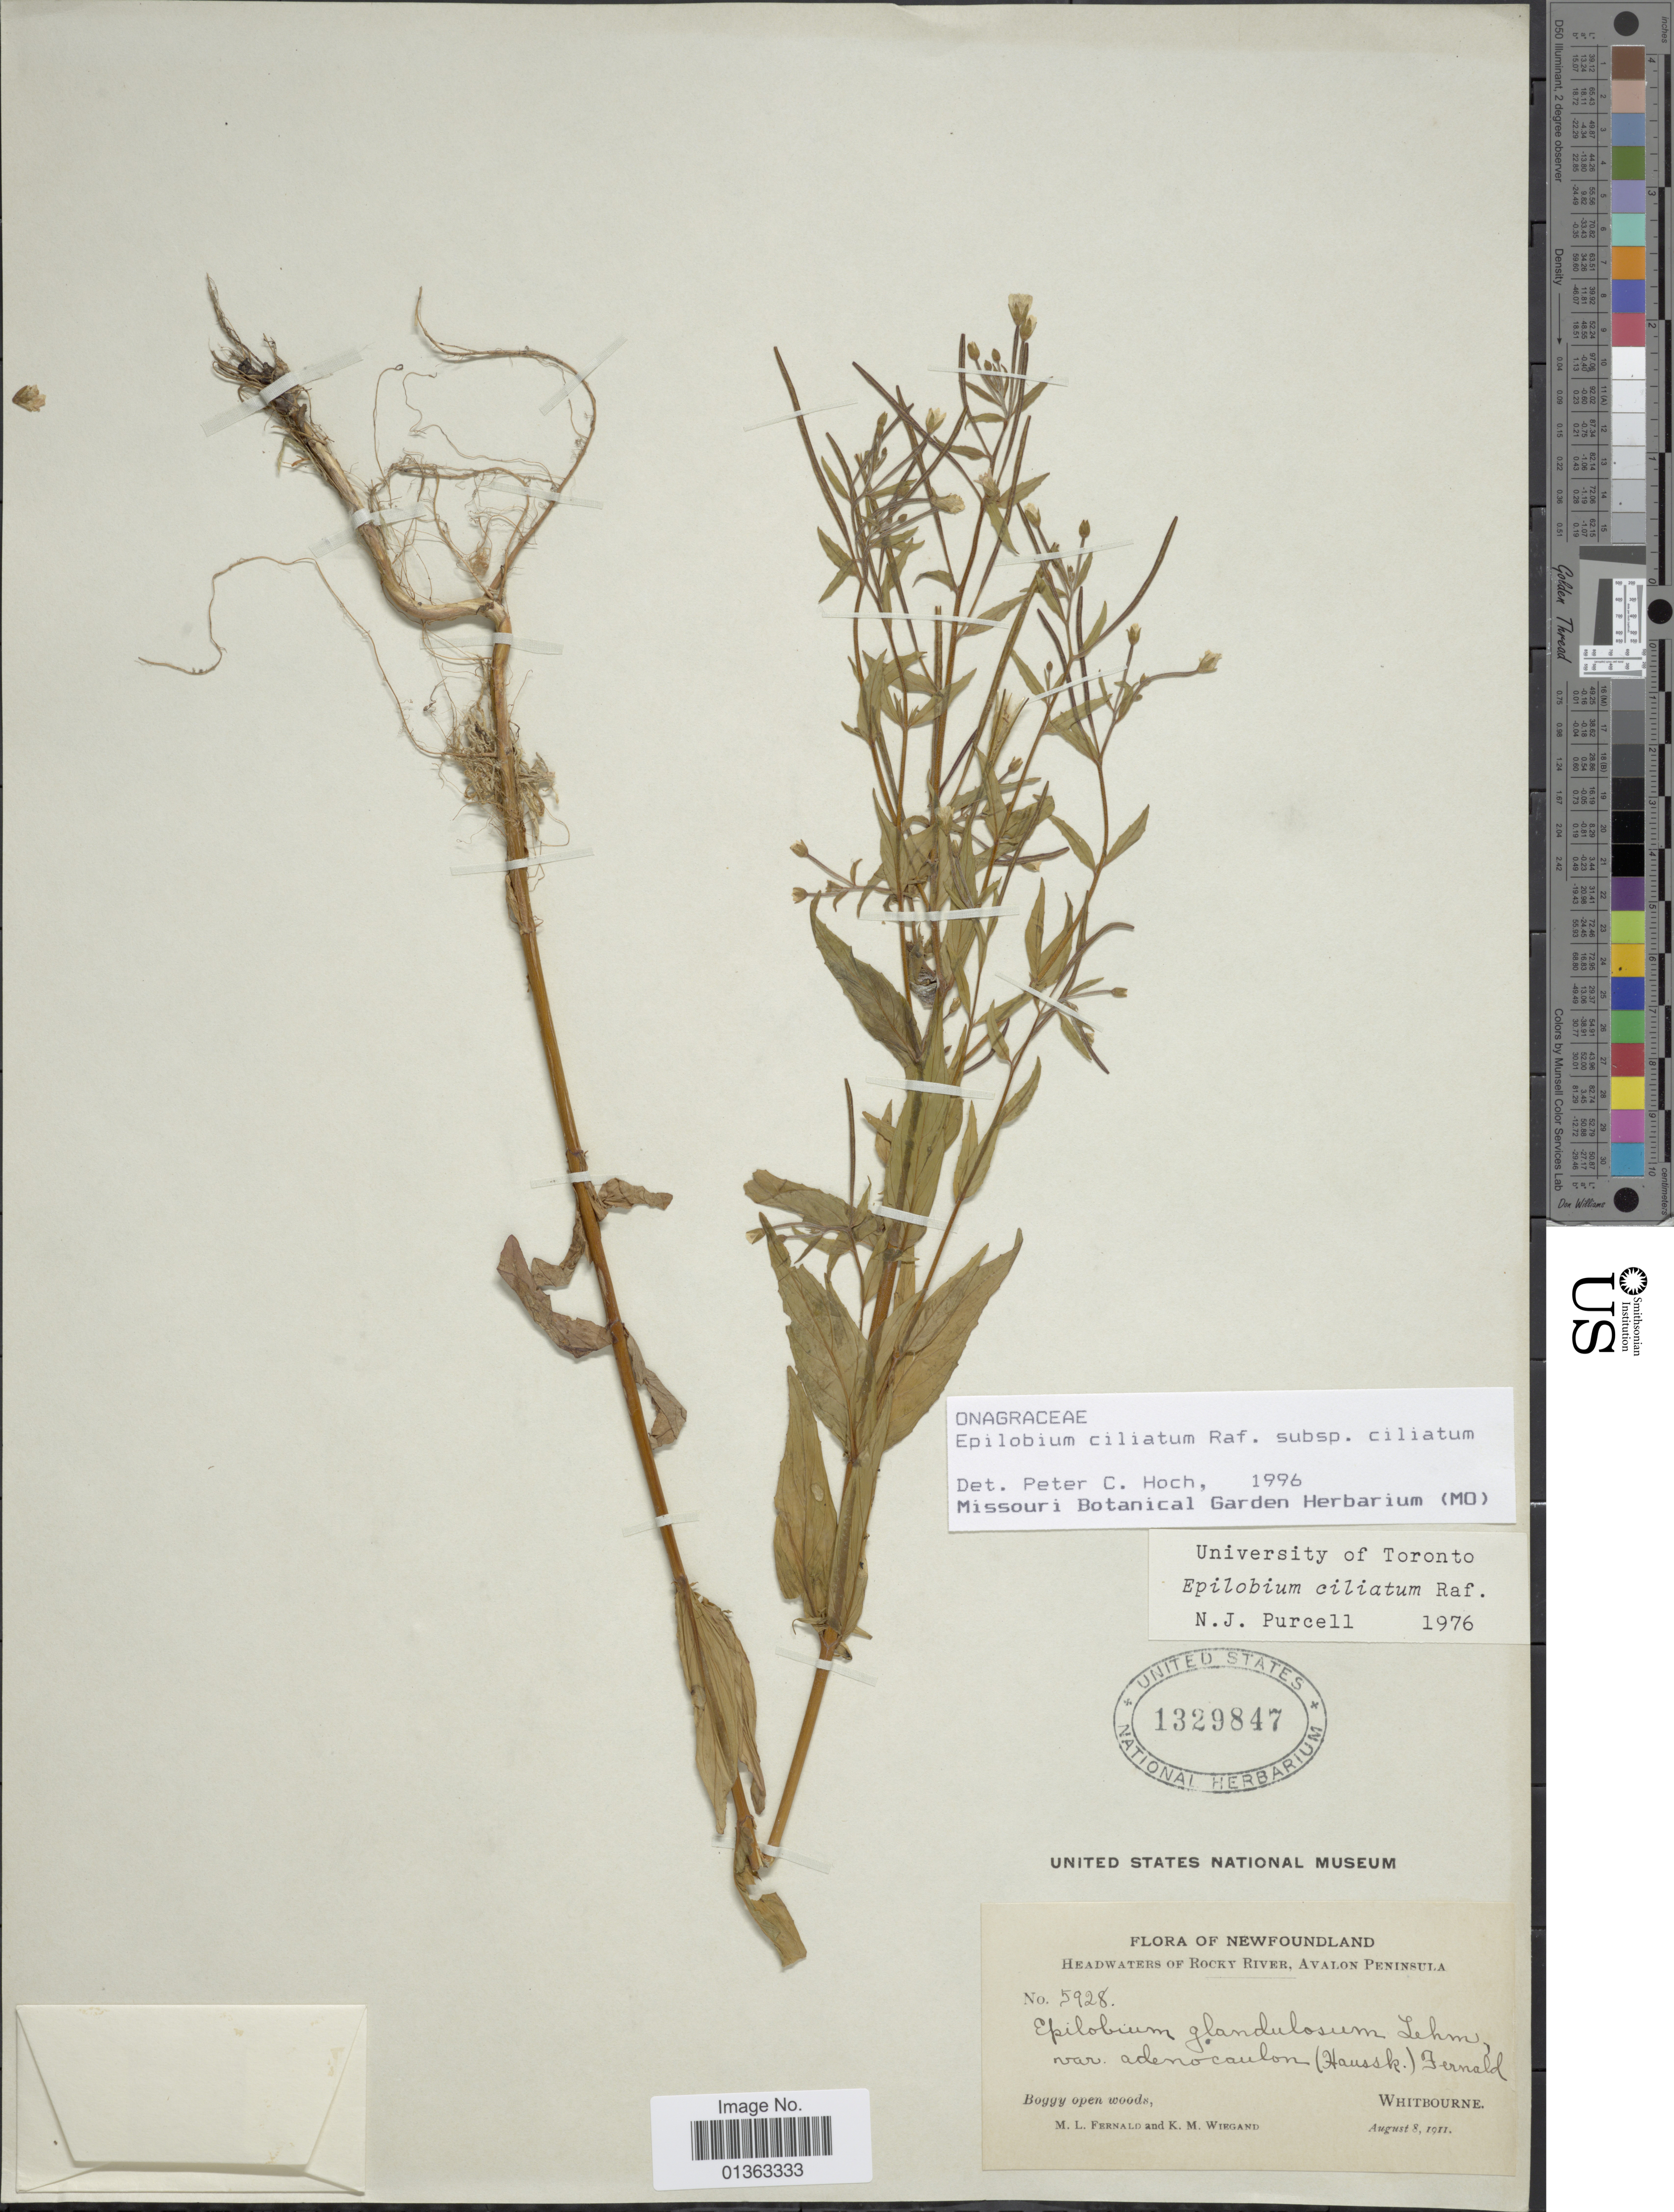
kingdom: Plantae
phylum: Tracheophyta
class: Magnoliopsida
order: Myrtales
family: Onagraceae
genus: Epilobium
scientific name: Epilobium ciliatum subsp. ciliatum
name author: Raf.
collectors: M. L. Fernald & K. M. Wiegand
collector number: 5928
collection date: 1911-08-08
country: Canada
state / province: Newfoundland and Labrador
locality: Headwaters of Rocky River, Avalon Peninsula. Whitbourne.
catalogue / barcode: US 1329847